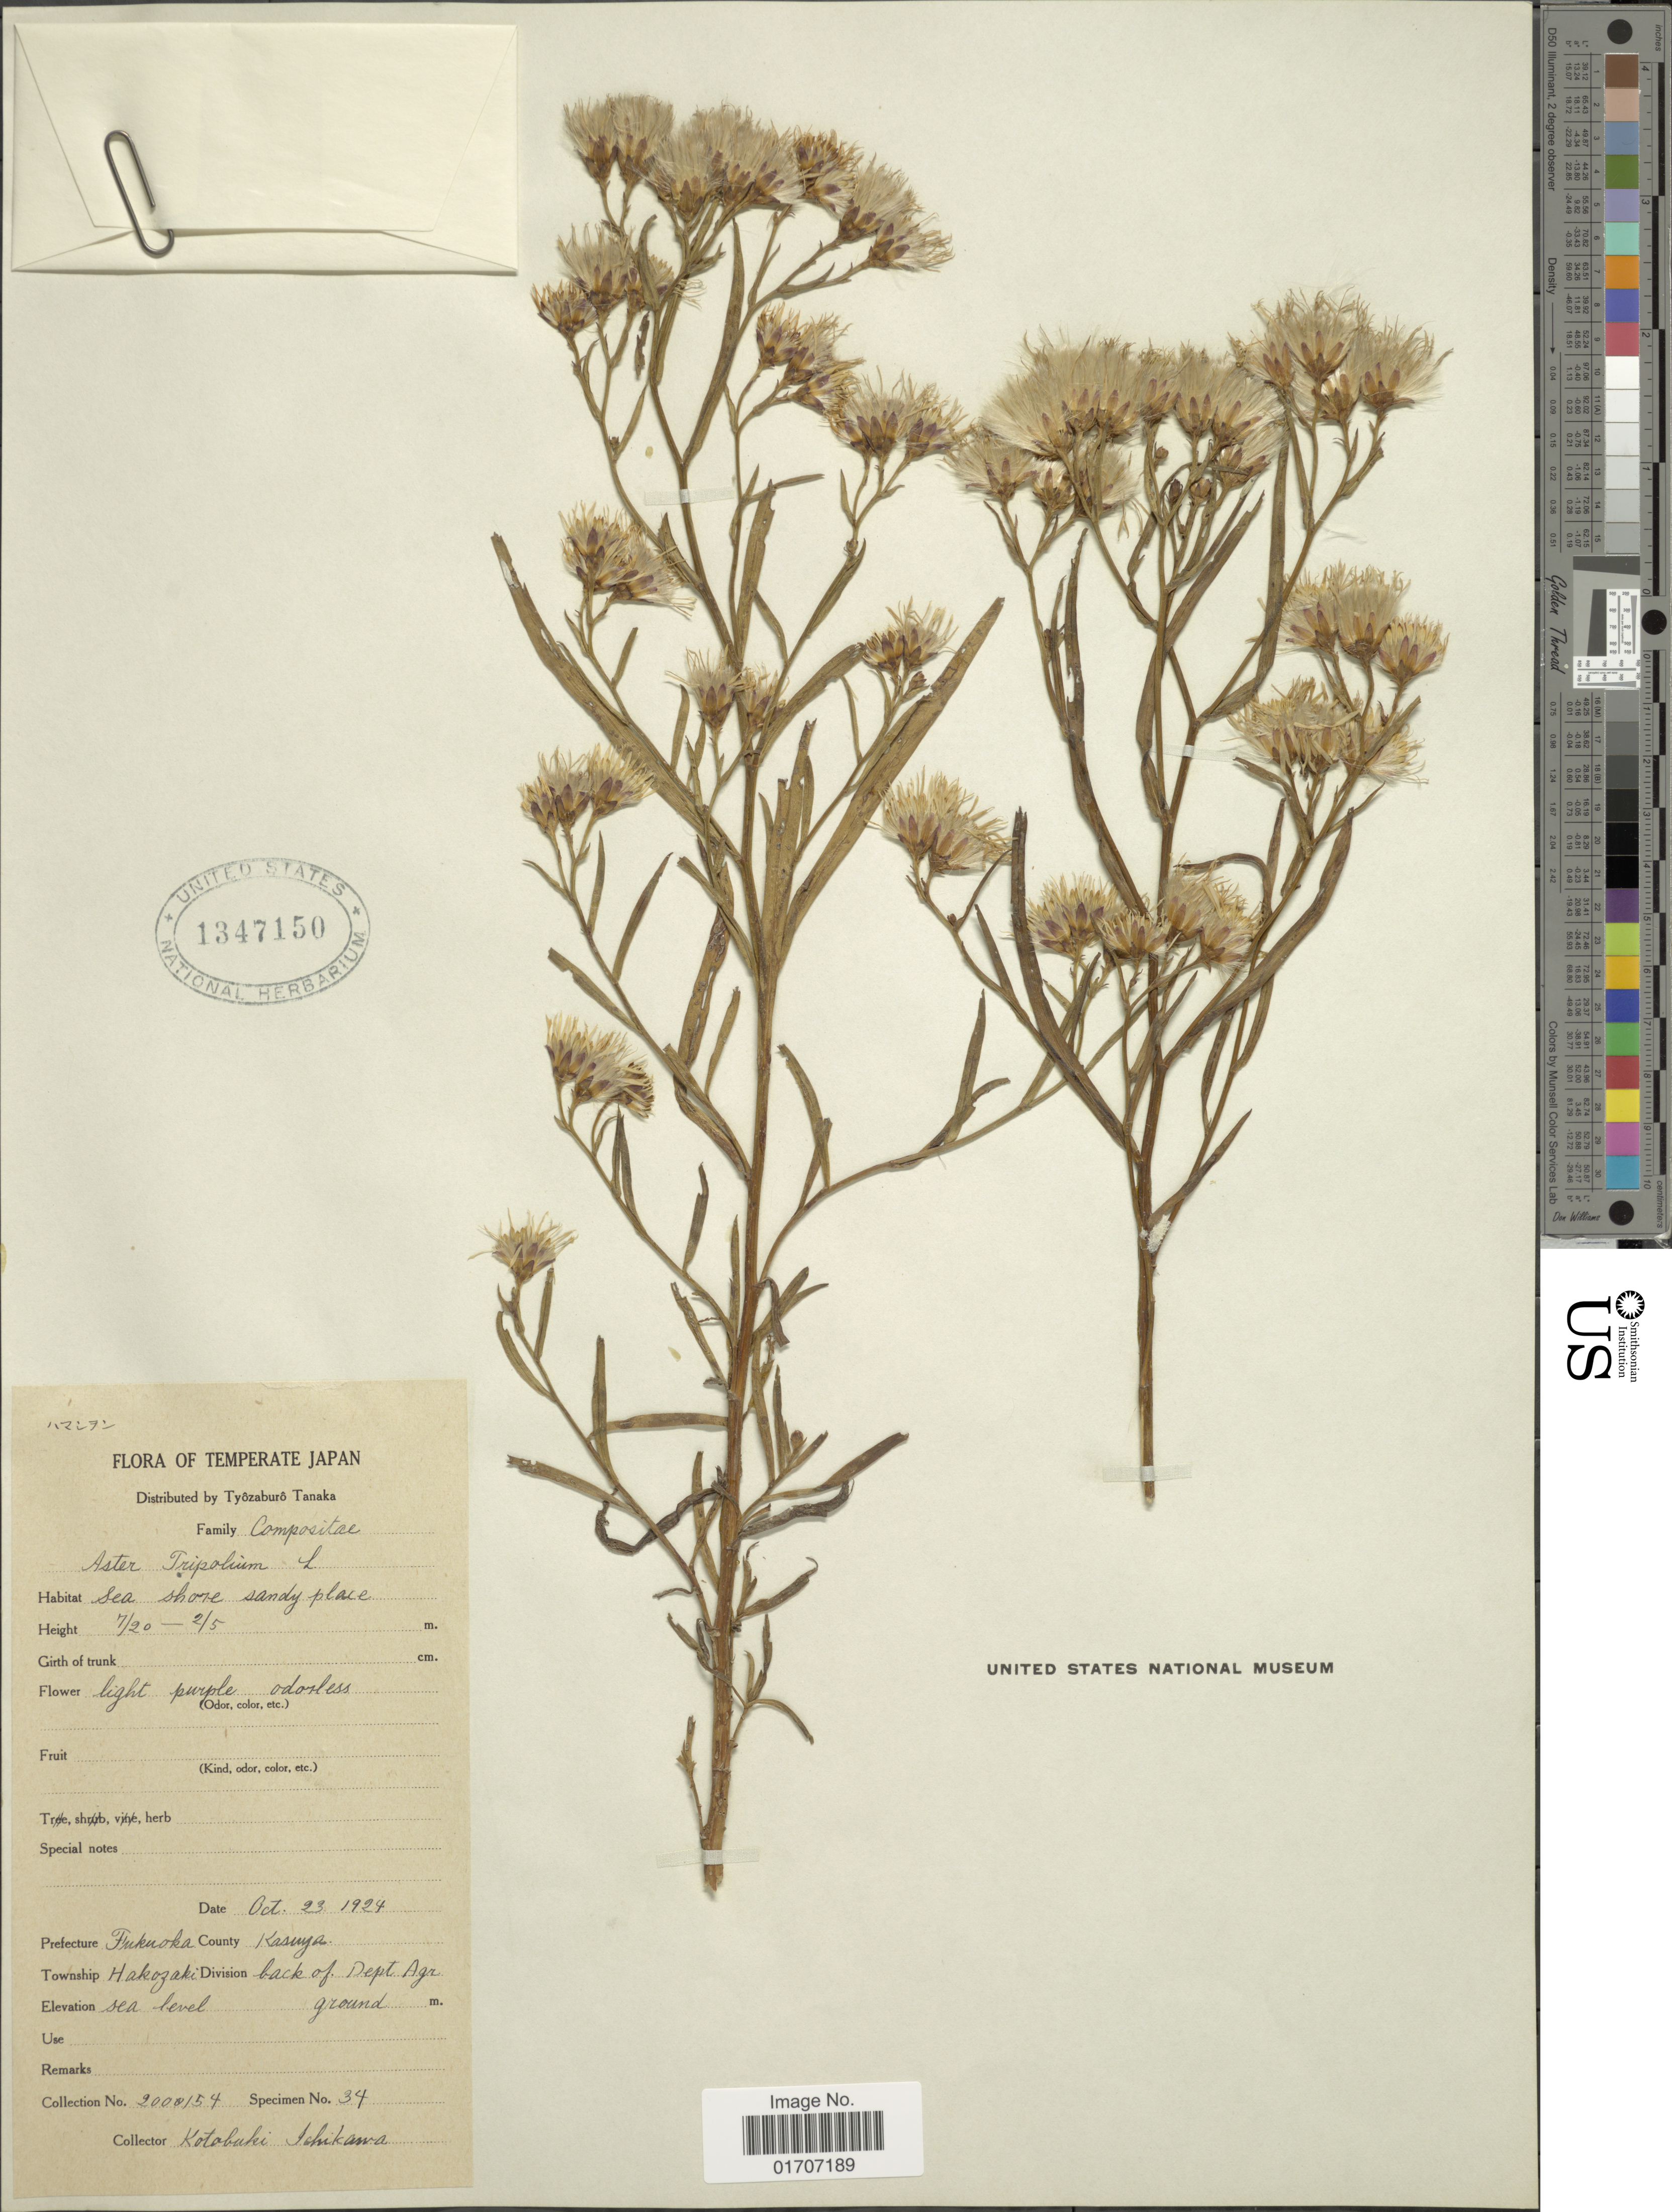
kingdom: Plantae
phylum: Tracheophyta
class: Magnoliopsida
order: Asterales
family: Asteraceae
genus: Tripolium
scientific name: Tripolium pannonicum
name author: (Jacq.) Dobrocz.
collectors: K. Ichikawa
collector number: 20081549/34*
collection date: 1924-10-23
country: Japan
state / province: Hukuoka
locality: Prefecture: Fukuoka, County: Kasuya, Township: Hakozaki, Division: back of Dept Agr, Temperate Japan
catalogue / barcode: US 1347150